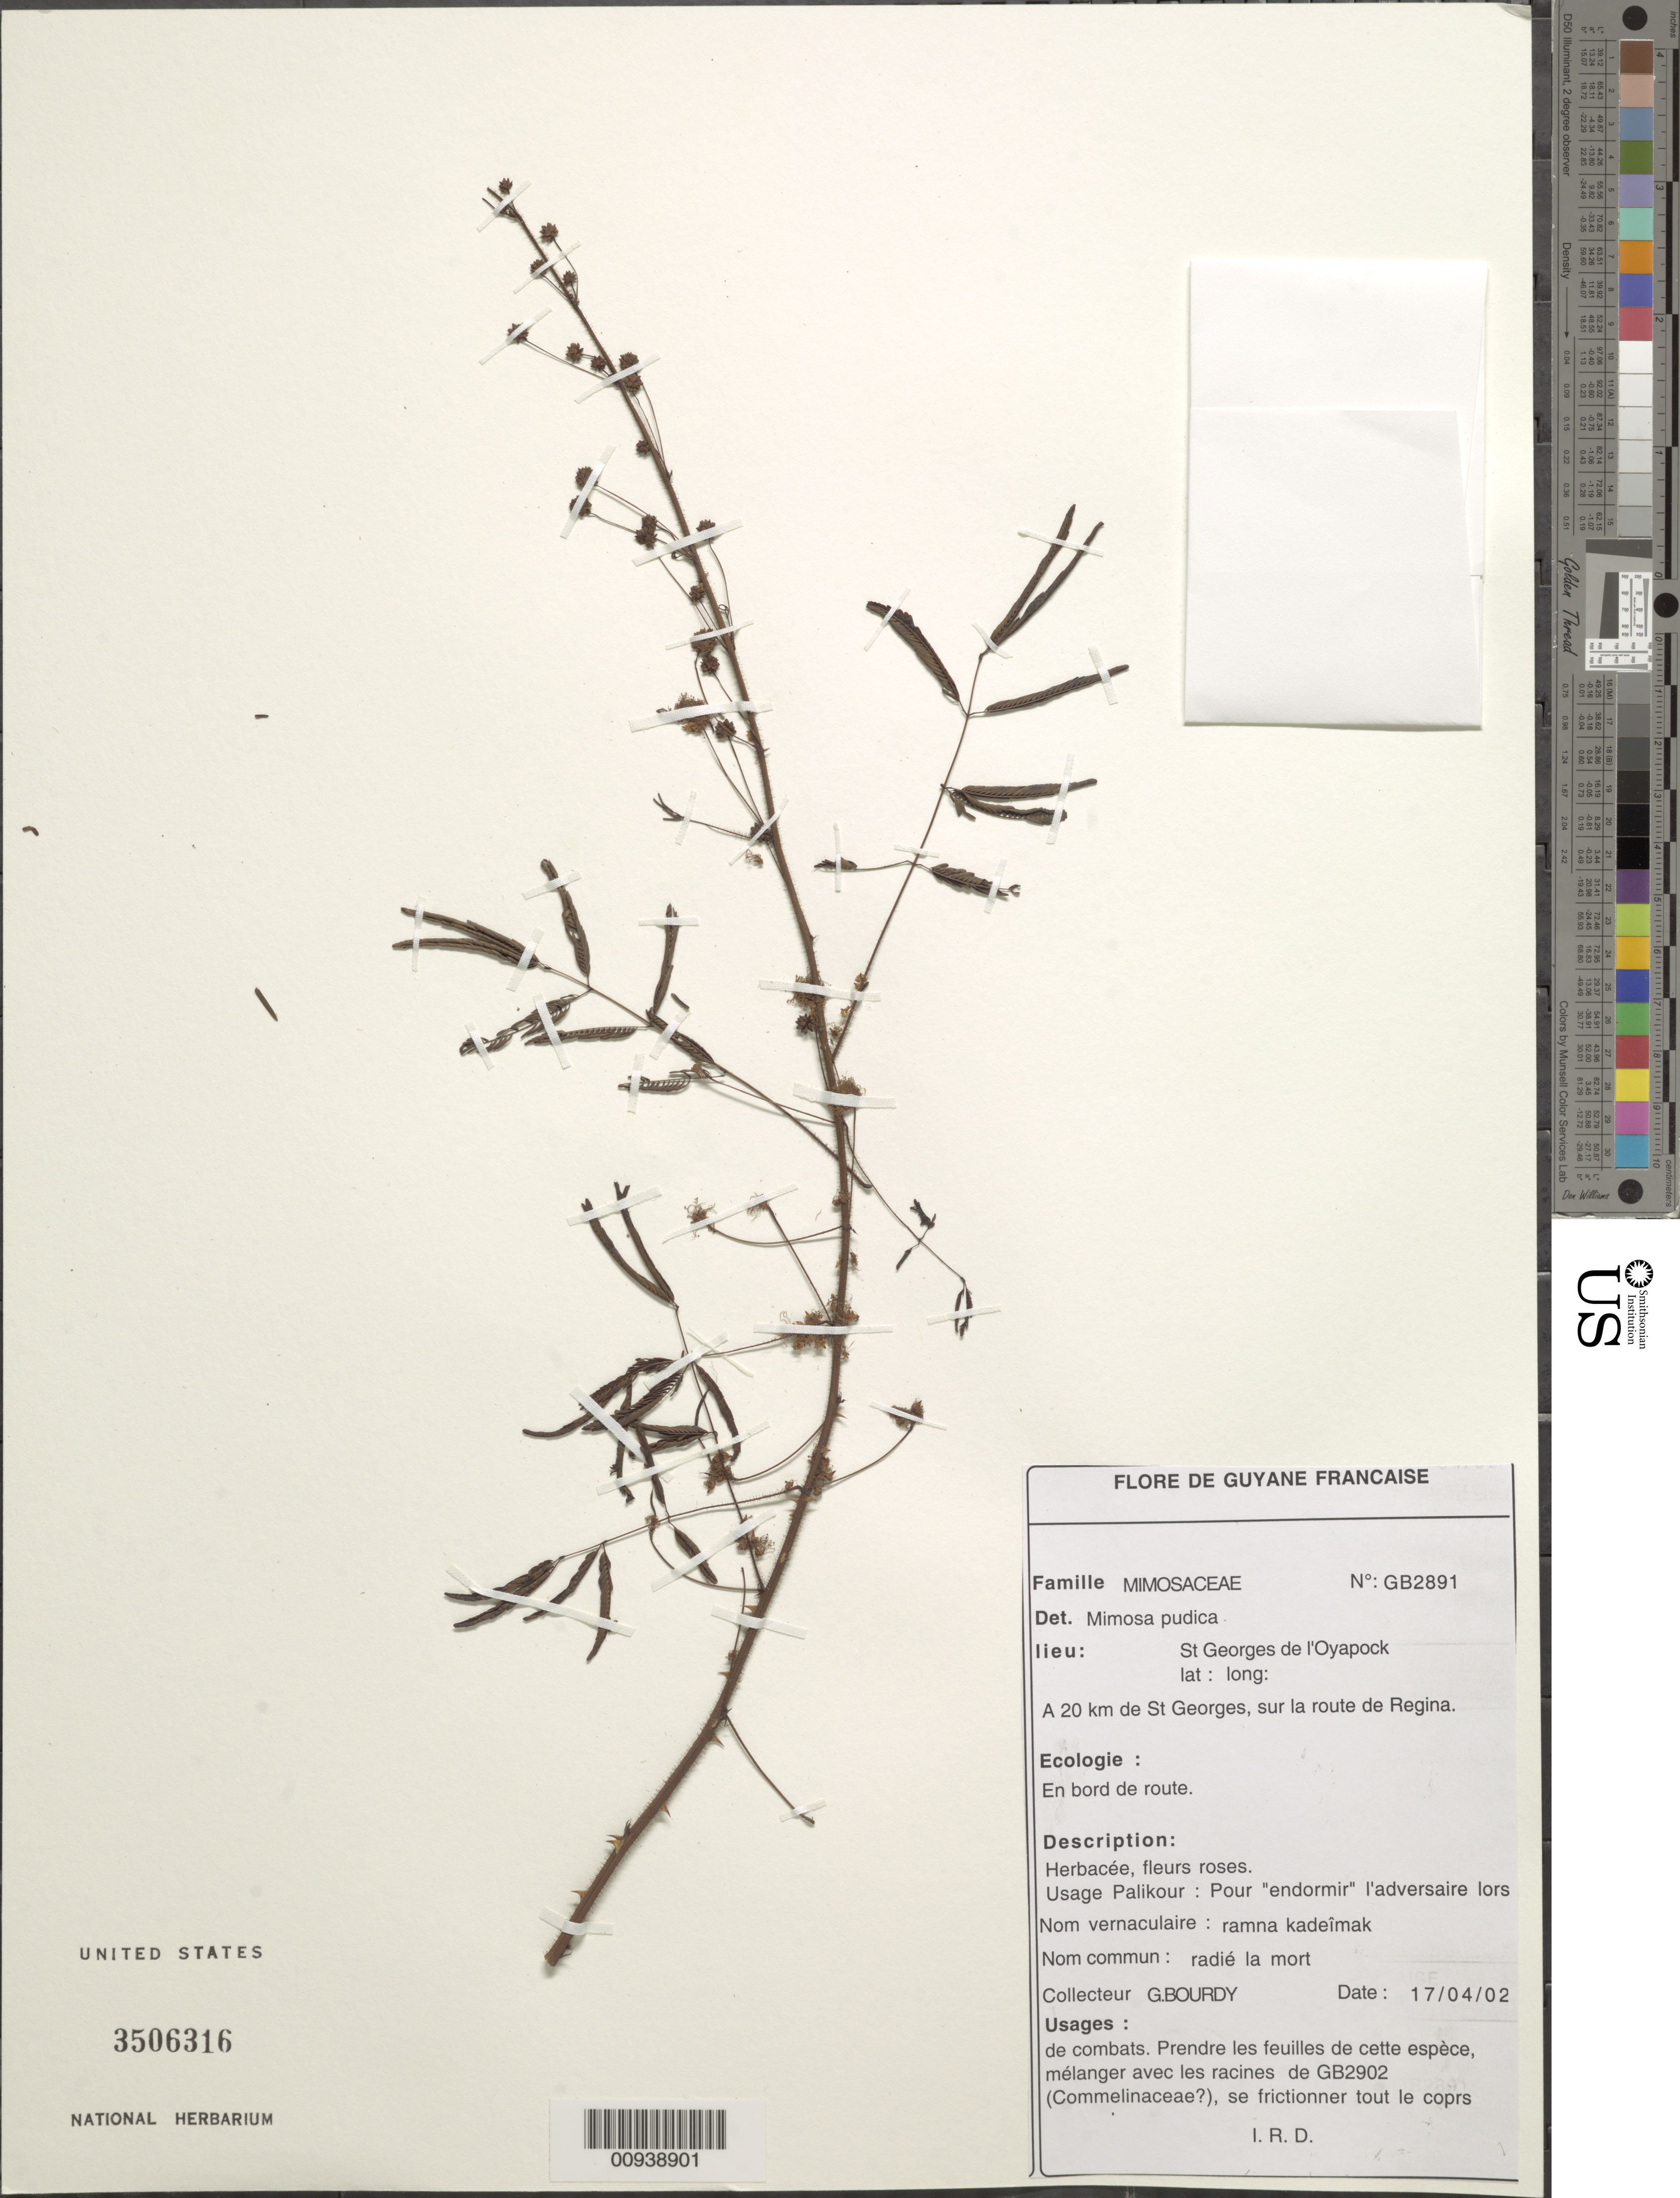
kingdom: Plantae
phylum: Tracheophyta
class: Magnoliopsida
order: Fabales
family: Fabaceae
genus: Mimosa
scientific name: Mimosa pudica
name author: L.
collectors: G. Bourdy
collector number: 2891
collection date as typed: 17-Apr-02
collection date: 2002-04-17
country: French Guiana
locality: St. Georges de l'Oyapock, 20 km de St. Georges, sur la route de Regina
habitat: En bord de route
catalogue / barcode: US 3506316